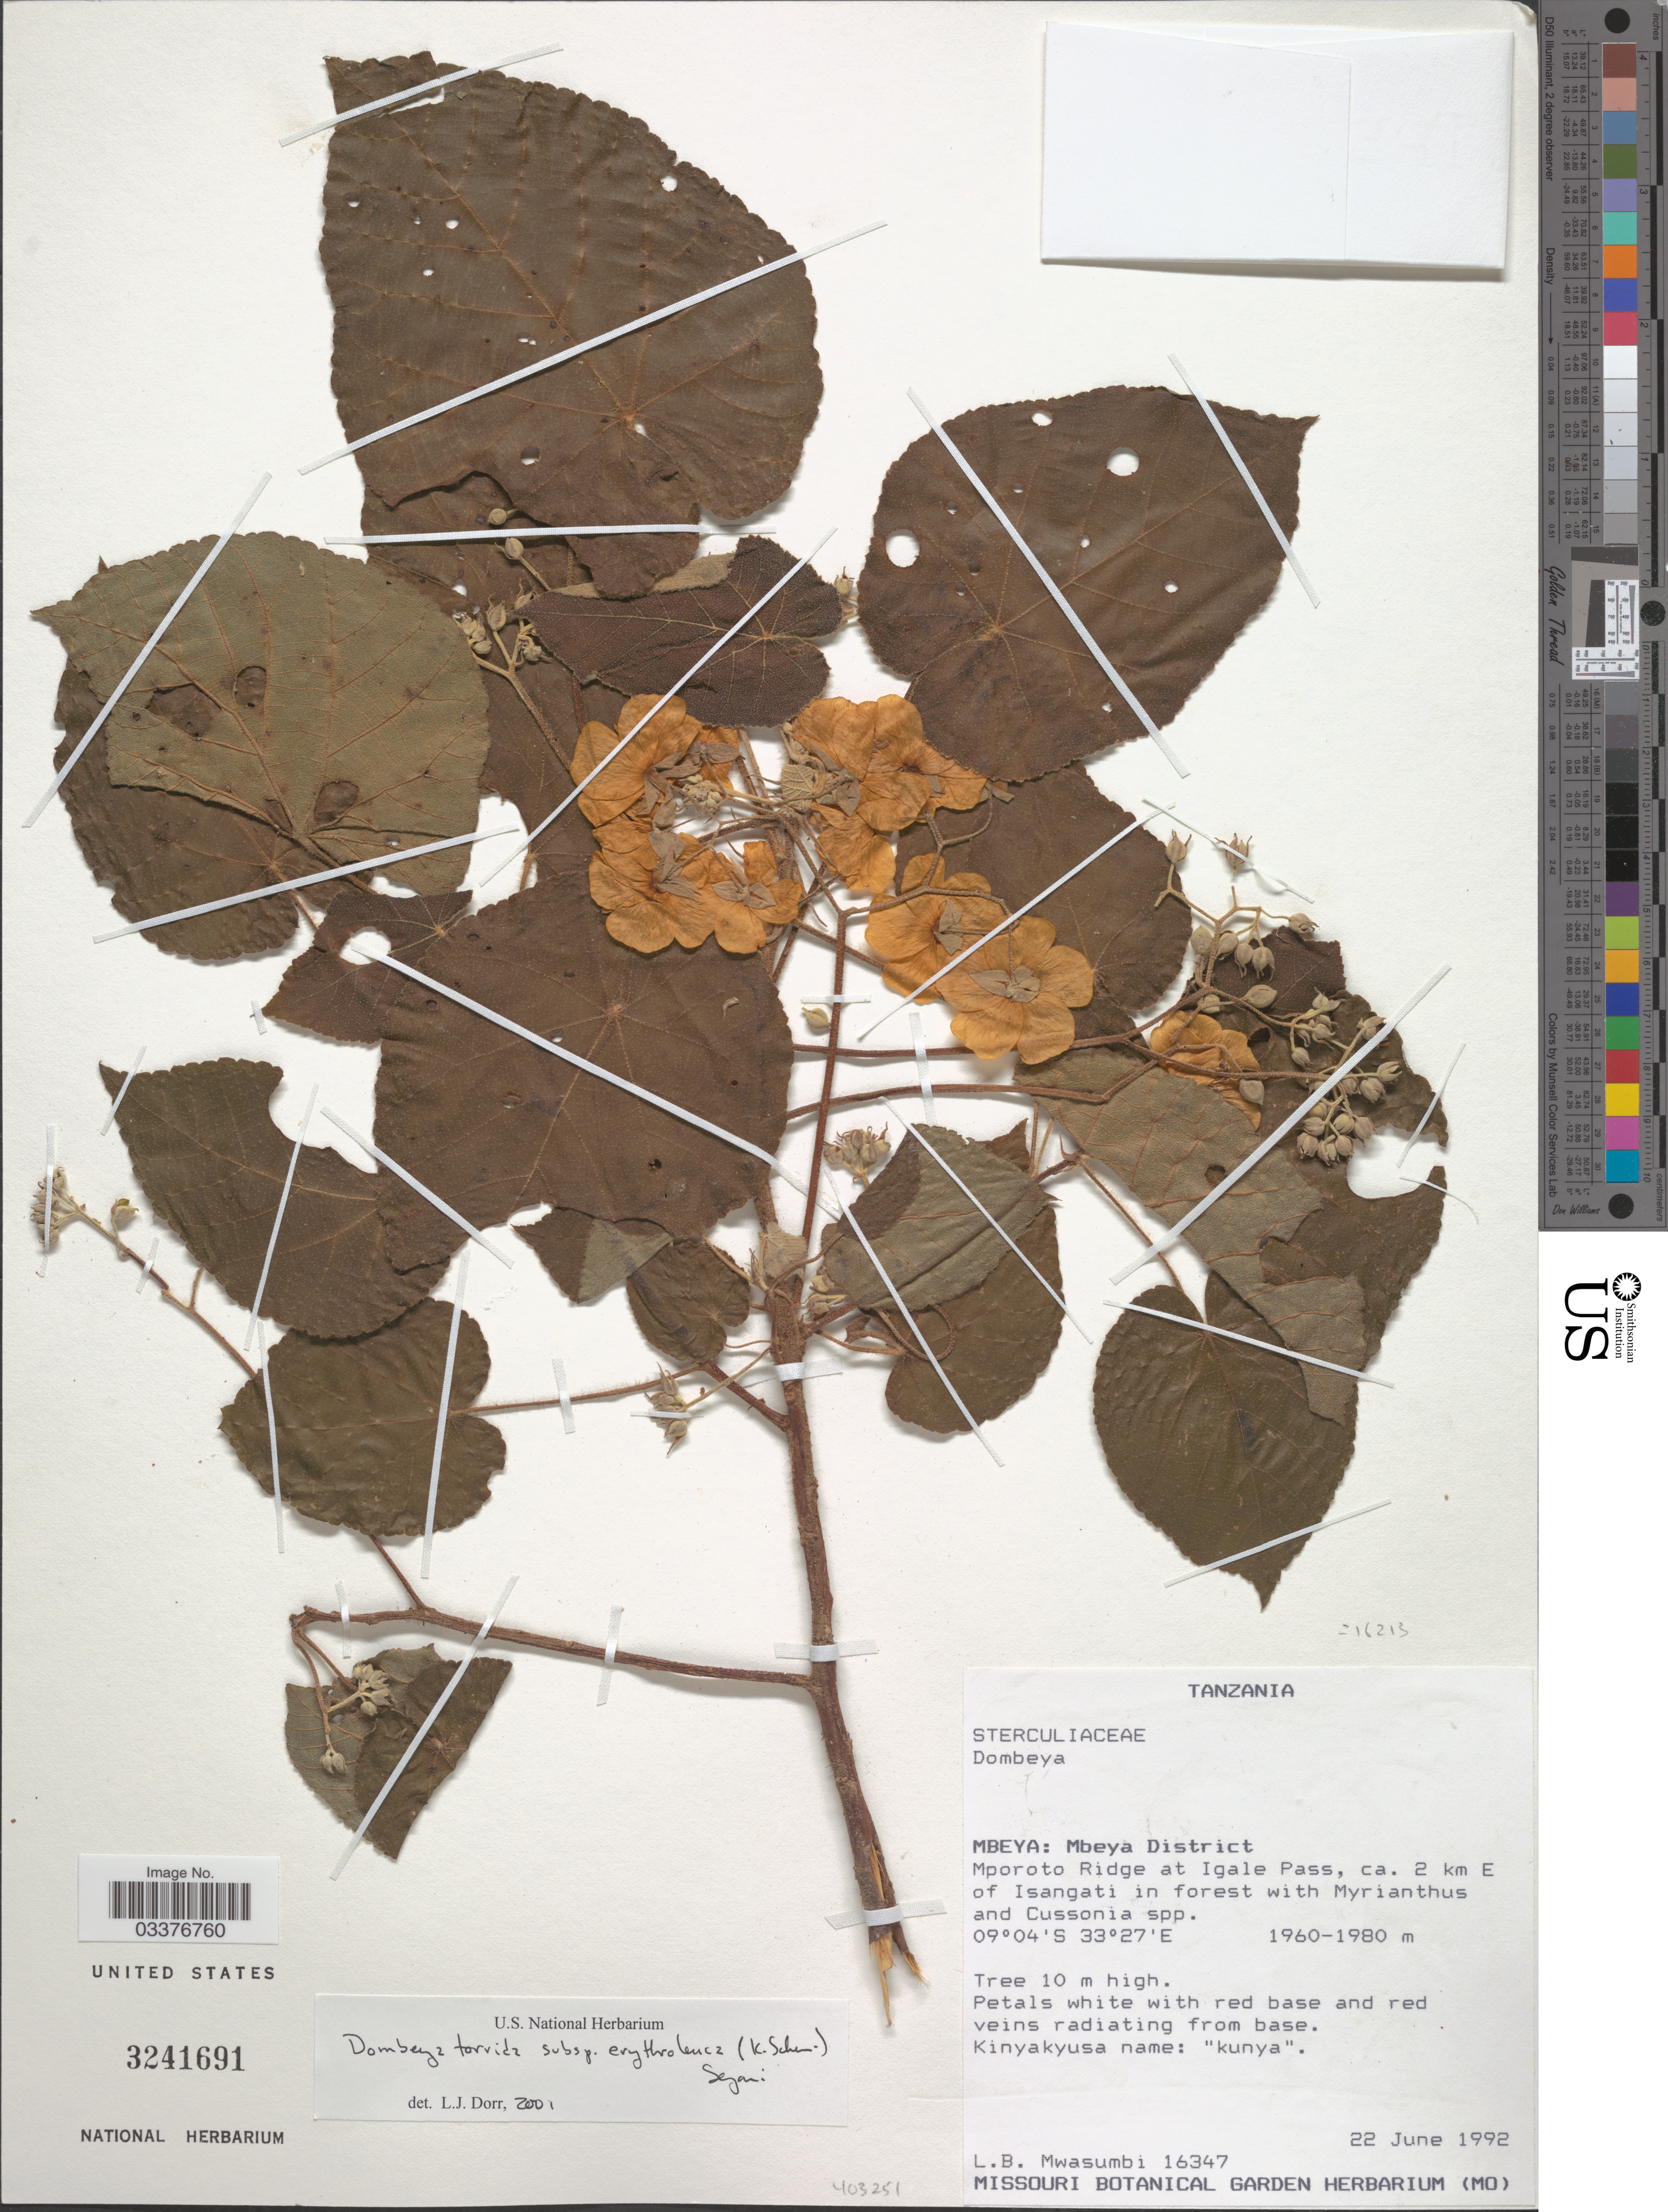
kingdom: Plantae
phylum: Tracheophyta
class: Magnoliopsida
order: Malvales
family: Malvaceae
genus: Dombeya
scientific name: Dombeya torrida subsp. erythroleuca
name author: (J.F. Gmel.) Bamps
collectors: L. Mwasumbi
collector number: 16347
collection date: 1992-06-22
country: Tanzania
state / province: Mbeya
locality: Mbeya District. Mporoto Ridge at Igale Pass, ca. 2 km E of Isangati in forest.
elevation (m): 1960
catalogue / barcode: US 3241691